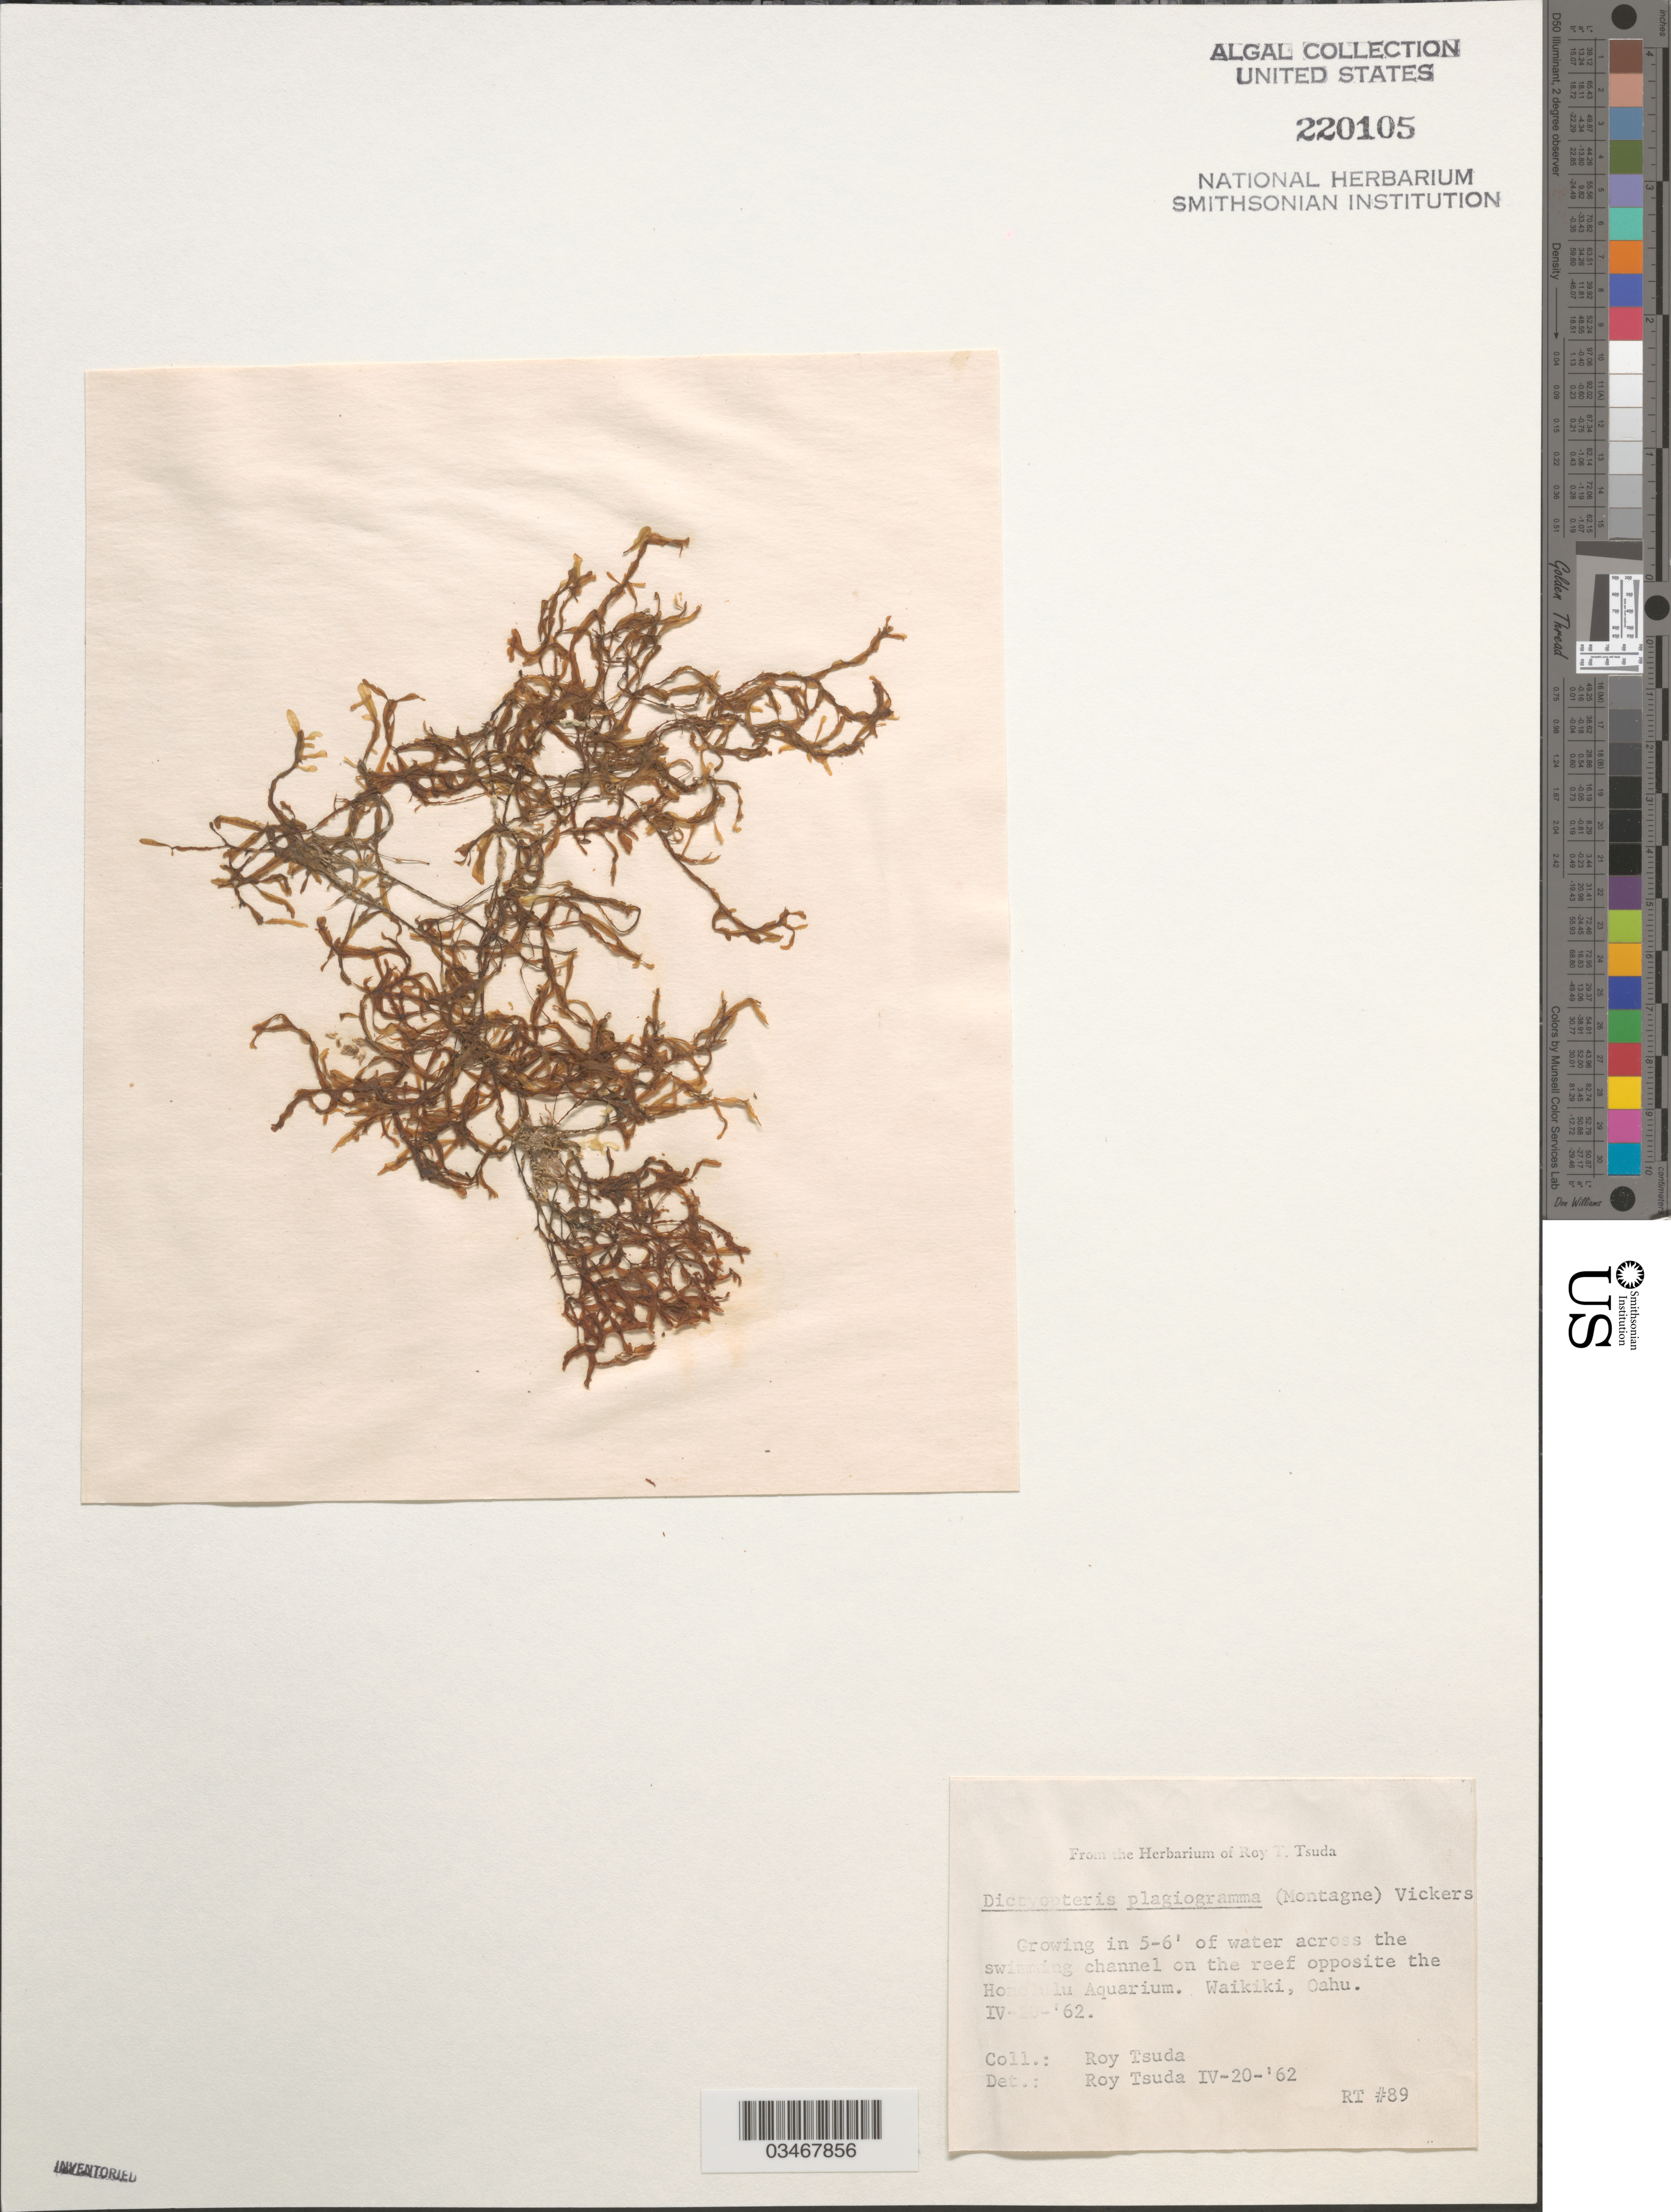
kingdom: Chromista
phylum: Ochrophyta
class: Phaeophyceae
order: Dictyotales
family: Dictyotaceae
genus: Dictyopteris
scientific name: Dictyopteris plagiogramma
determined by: Tsuda, R. T.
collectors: R. Tsuda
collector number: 89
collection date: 1962-04-20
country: United States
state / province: Hawaii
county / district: Honolulu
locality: Growing in 5-6' of water across the swimming channel on the reef opposite the Honolulu Aquarium.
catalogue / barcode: US 220105